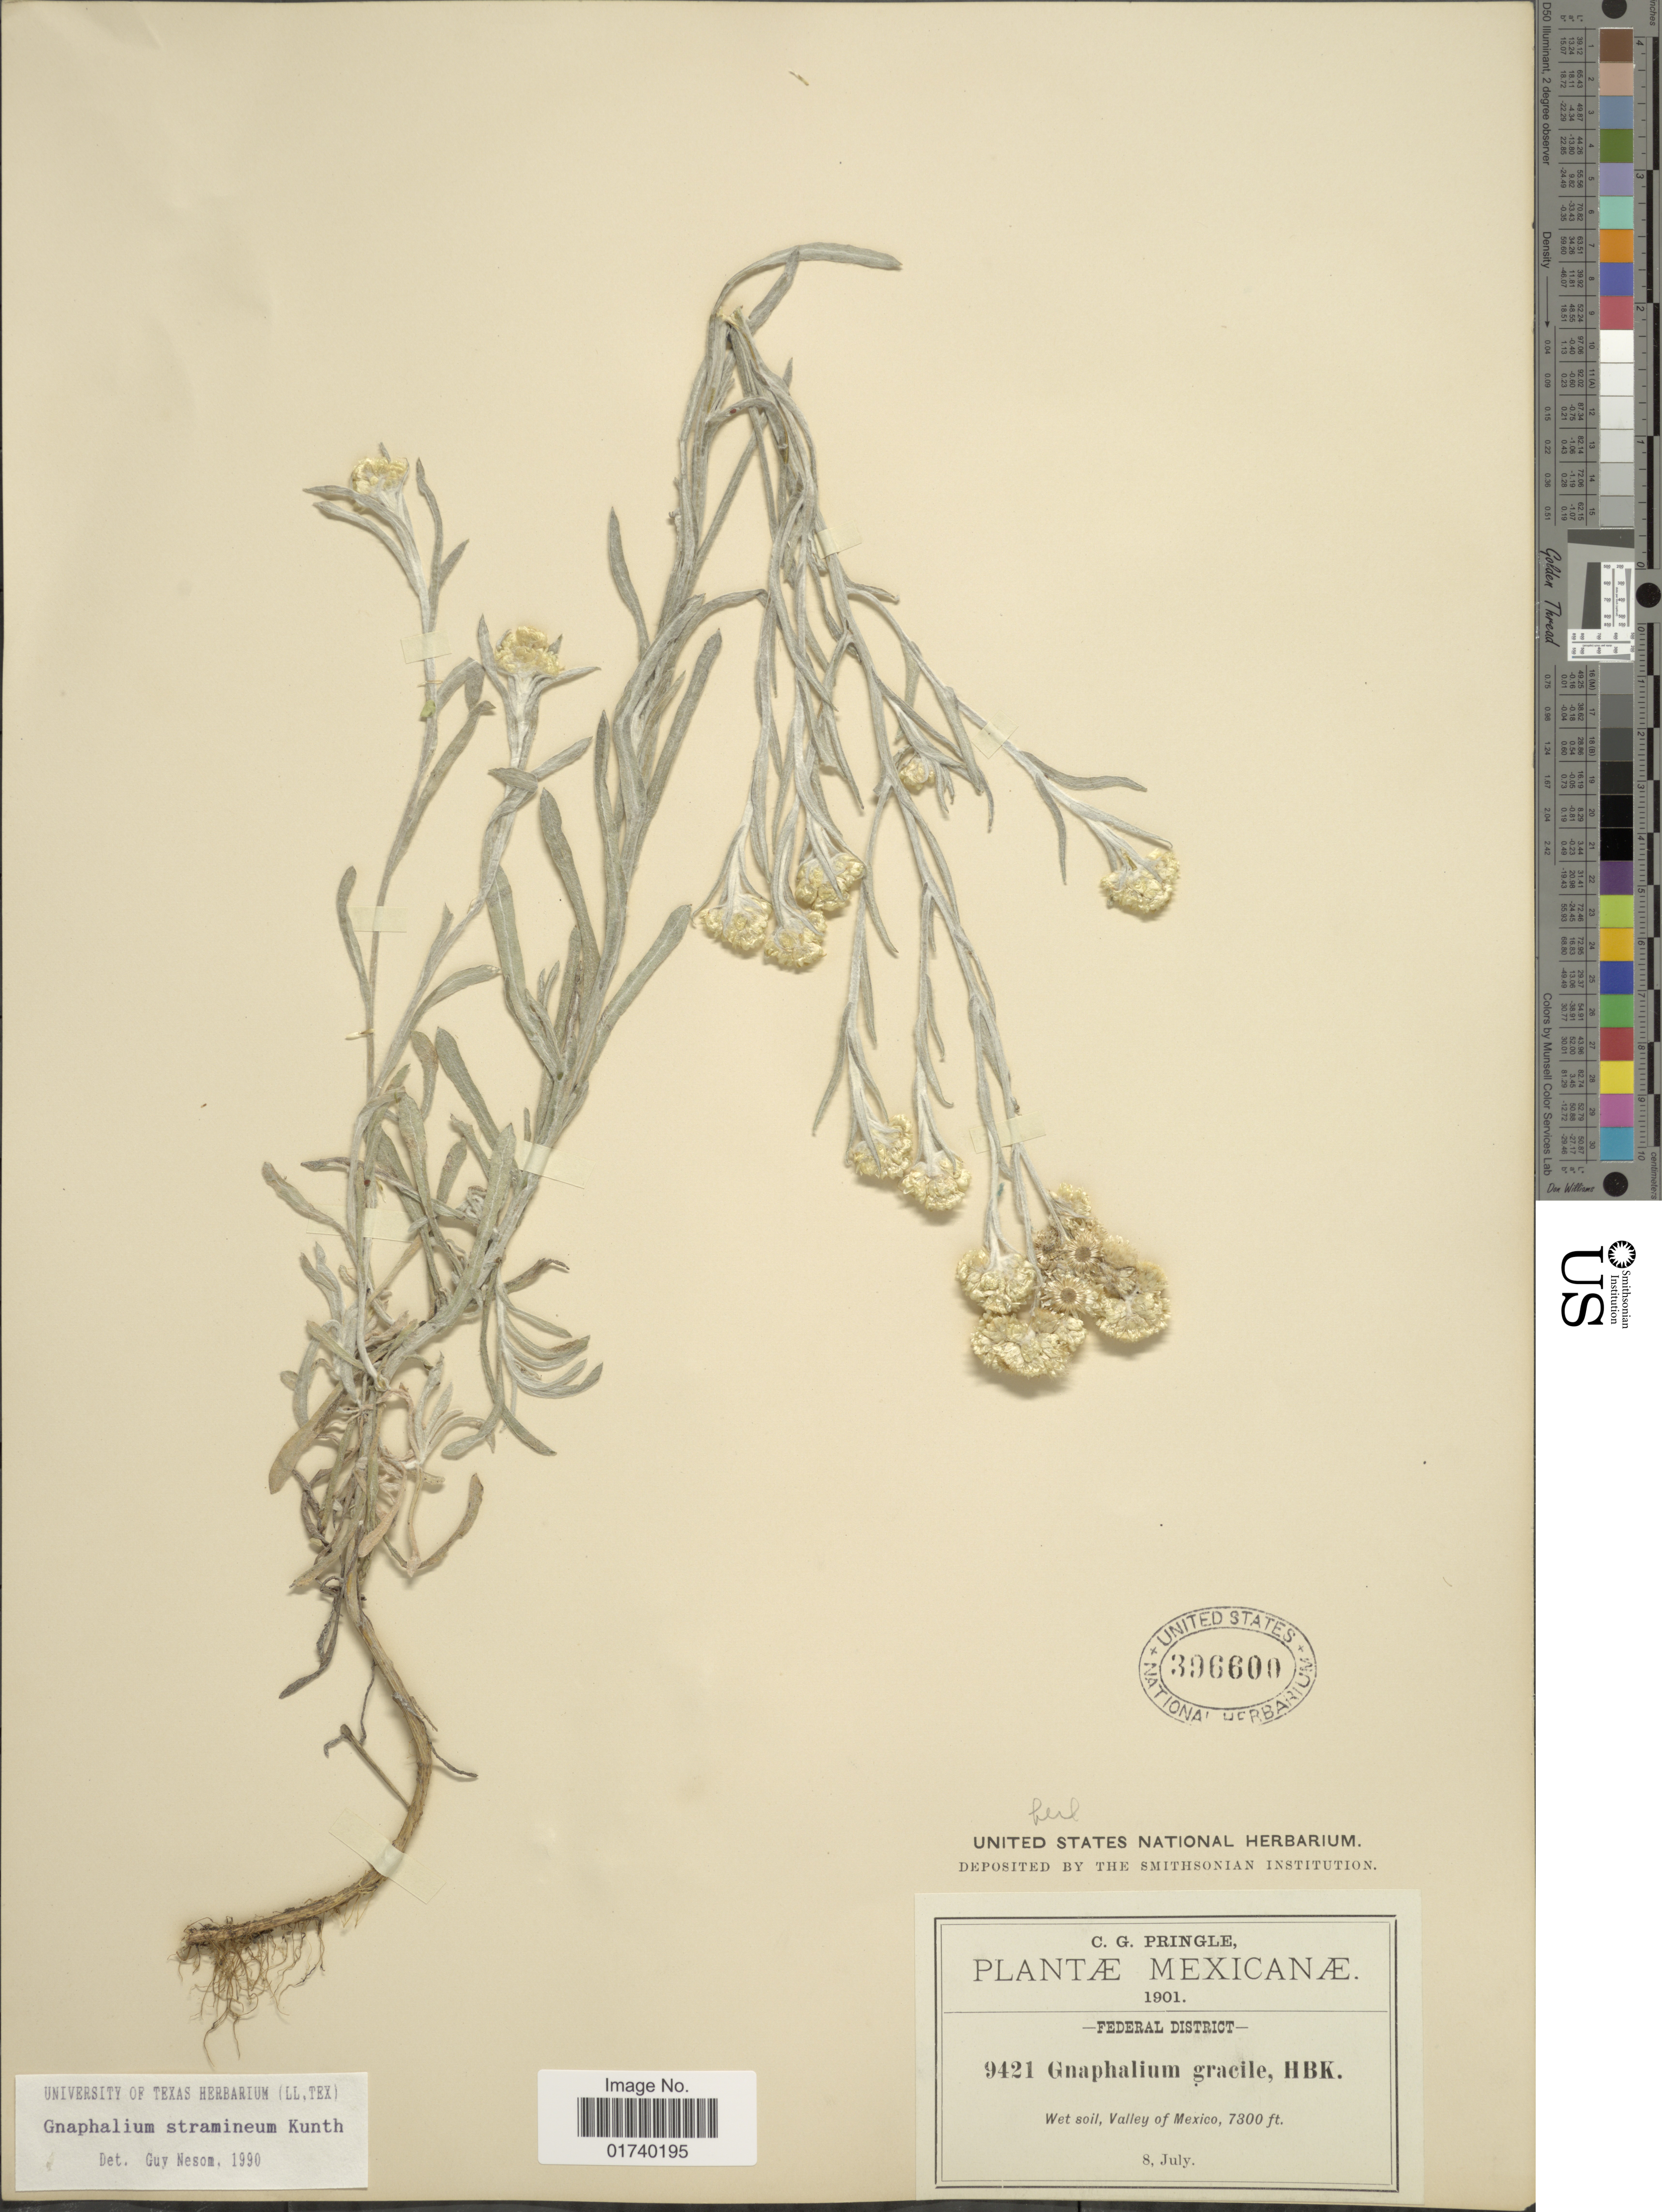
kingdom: Plantae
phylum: Tracheophyta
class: Magnoliopsida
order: Asterales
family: Asteraceae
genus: Pseudognaphalium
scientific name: Pseudognaphalium stramineum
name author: (Kunth) Anderb.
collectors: C. G. Pringle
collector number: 9421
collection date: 1901-07-08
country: Mexico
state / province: Distrito Federal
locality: Federal District, Wet soil, Valley of Mexico.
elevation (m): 2225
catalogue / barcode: US 396600